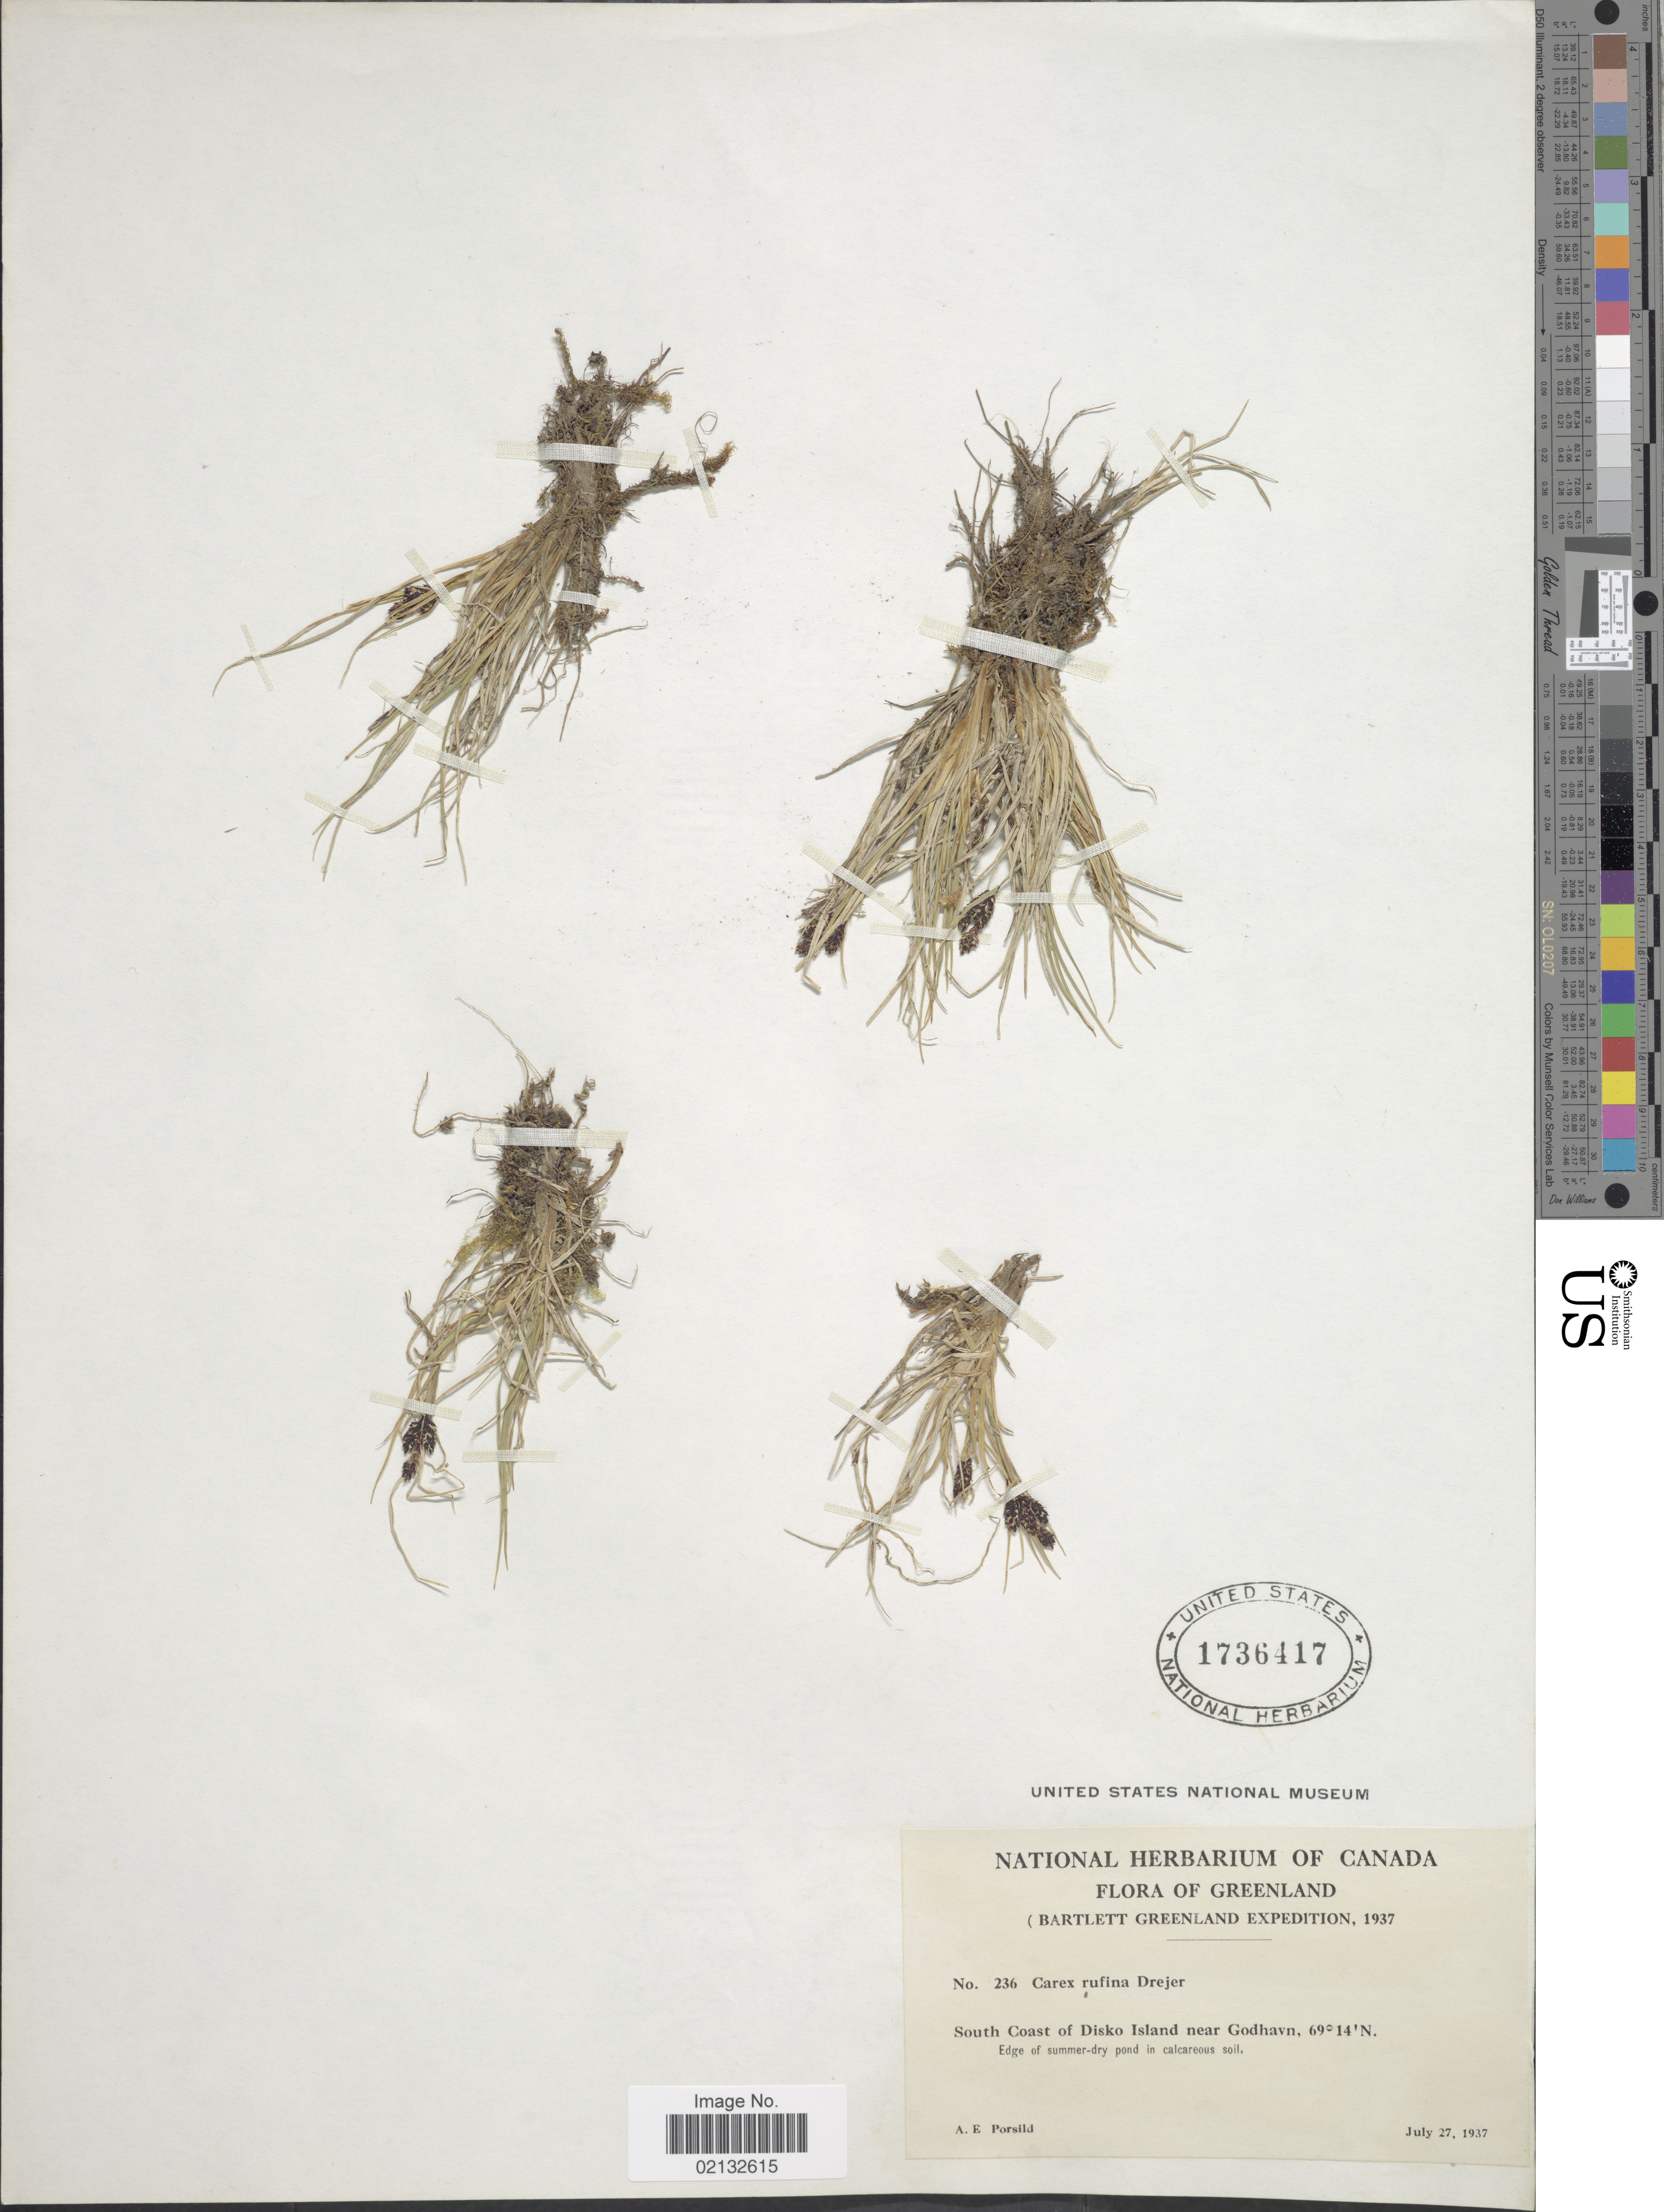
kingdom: Plantae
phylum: Tracheophyta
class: Liliopsida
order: Poales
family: Cyperaceae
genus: Carex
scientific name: Carex rufina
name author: Drejer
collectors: A. E. Porsild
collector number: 236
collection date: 1937-07-27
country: Greenland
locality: South Coast of Disko Island near Godhavn. Edge of summer-dry pond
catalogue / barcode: US 1736417